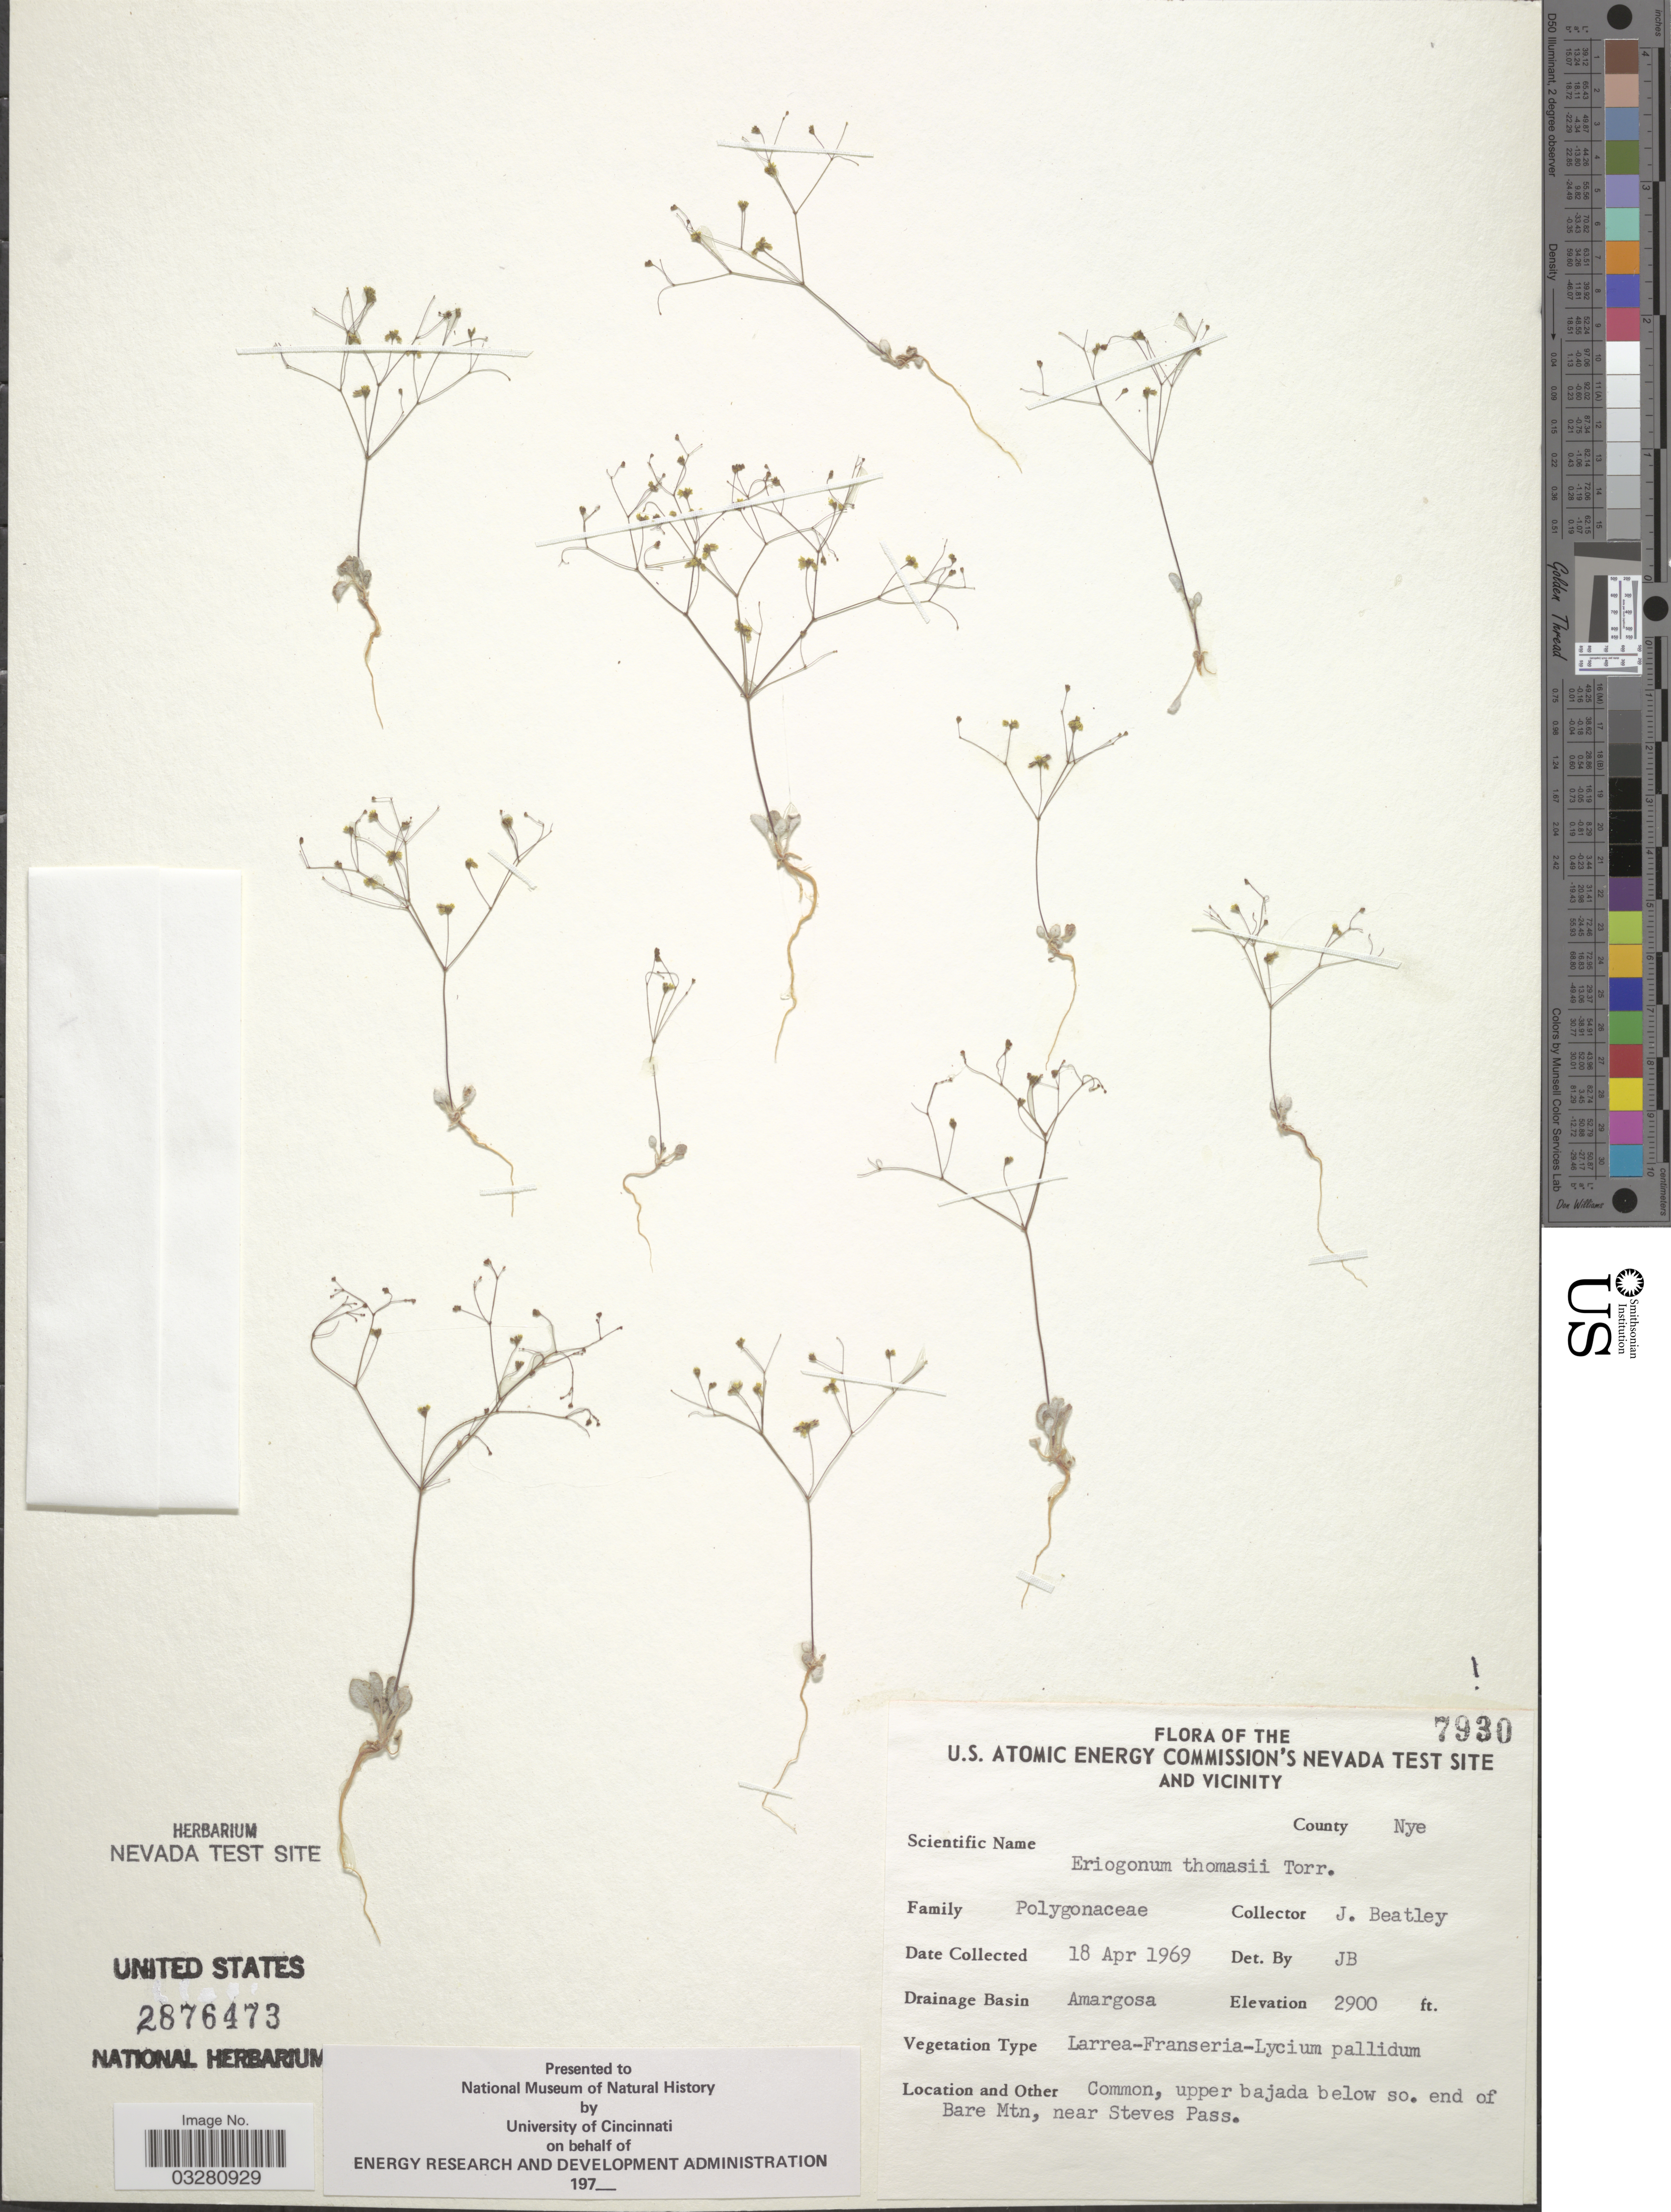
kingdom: Plantae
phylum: Tracheophyta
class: Magnoliopsida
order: Caryophyllales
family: Polygonaceae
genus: Eriogonum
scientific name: Eriogonum thomasii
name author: Torr.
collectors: J. C. Beatley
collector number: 7930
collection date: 1969-04-18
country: United States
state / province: Nevada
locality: U. S. Atomic Energy Commission's Nevada Test Site and Vicinity. County Nye. Drainage Basin Amargosa. Upper bajada below so. end of Bare Mtn, near Steves Pass.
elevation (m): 884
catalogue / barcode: US 2876473